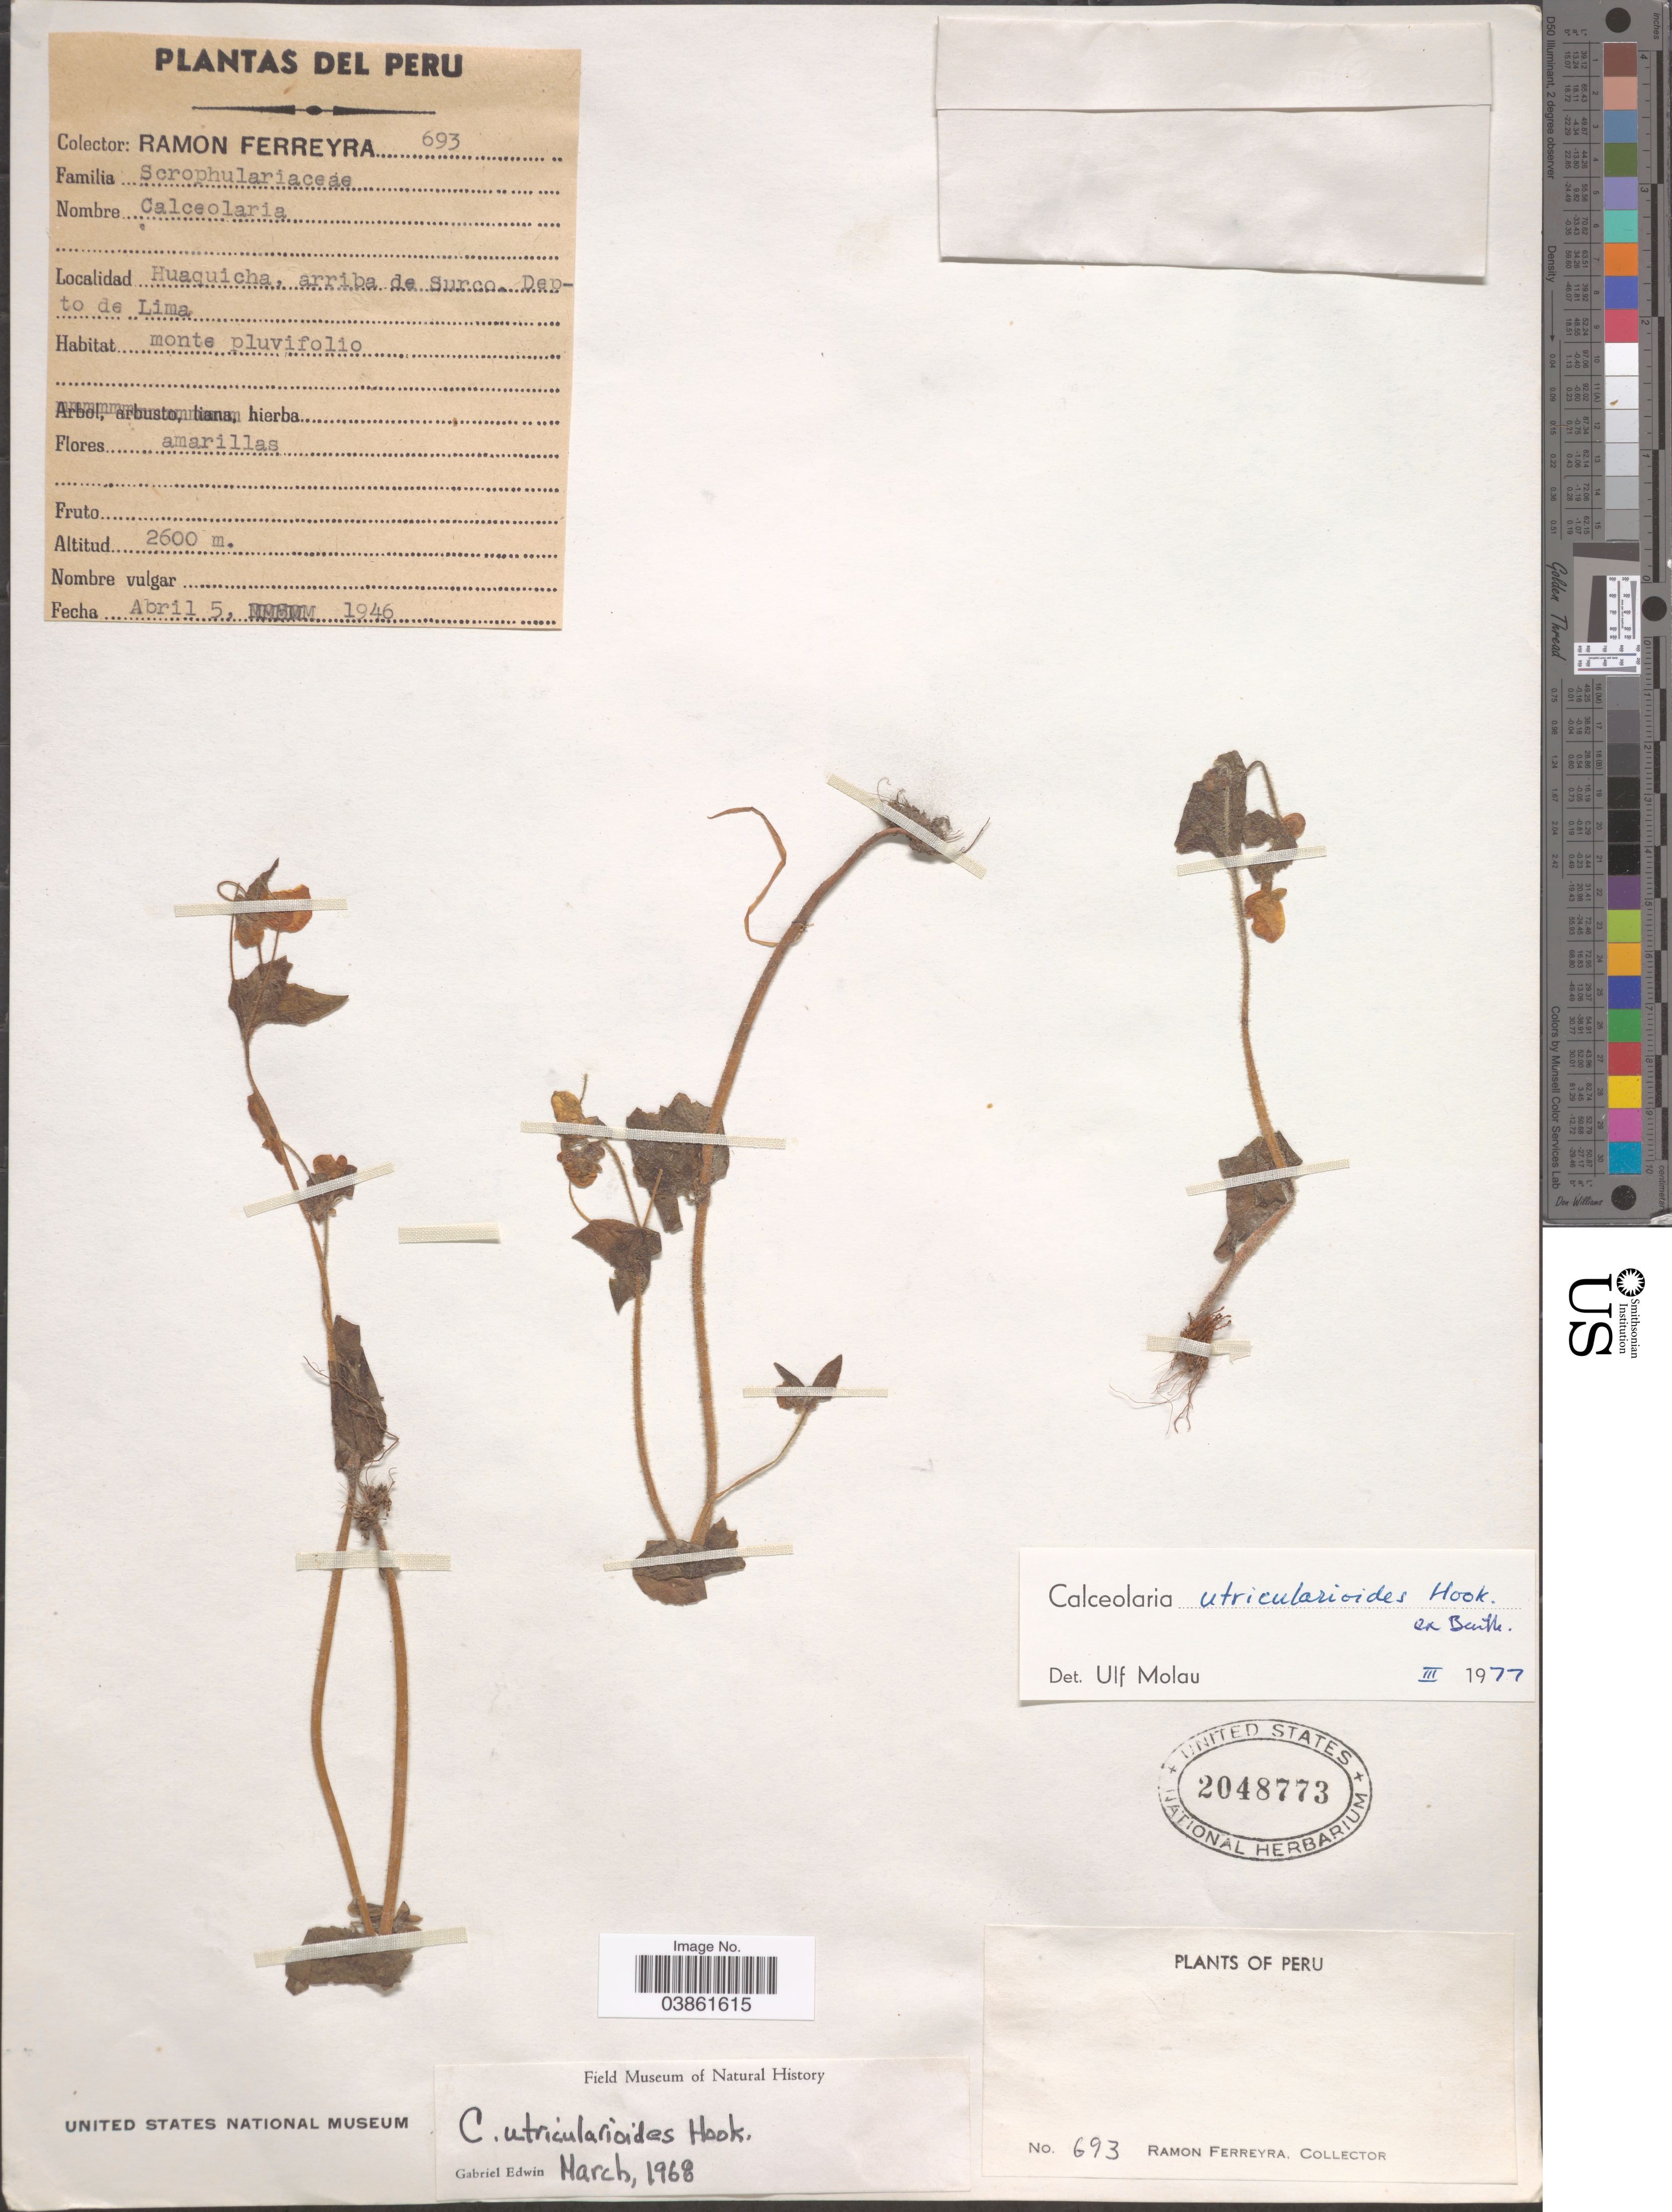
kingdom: Plantae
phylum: Tracheophyta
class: Magnoliopsida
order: Lamiales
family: Calceolariaceae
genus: Calceolaria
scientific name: Calceolaria utricularioides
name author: Hook. ex Benth.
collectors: F. W. Pennell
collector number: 693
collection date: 1946-04-05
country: Peru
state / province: Lima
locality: Huaquicha, arriba de Surco. Depto de Lima.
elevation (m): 2600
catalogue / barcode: US 2048773